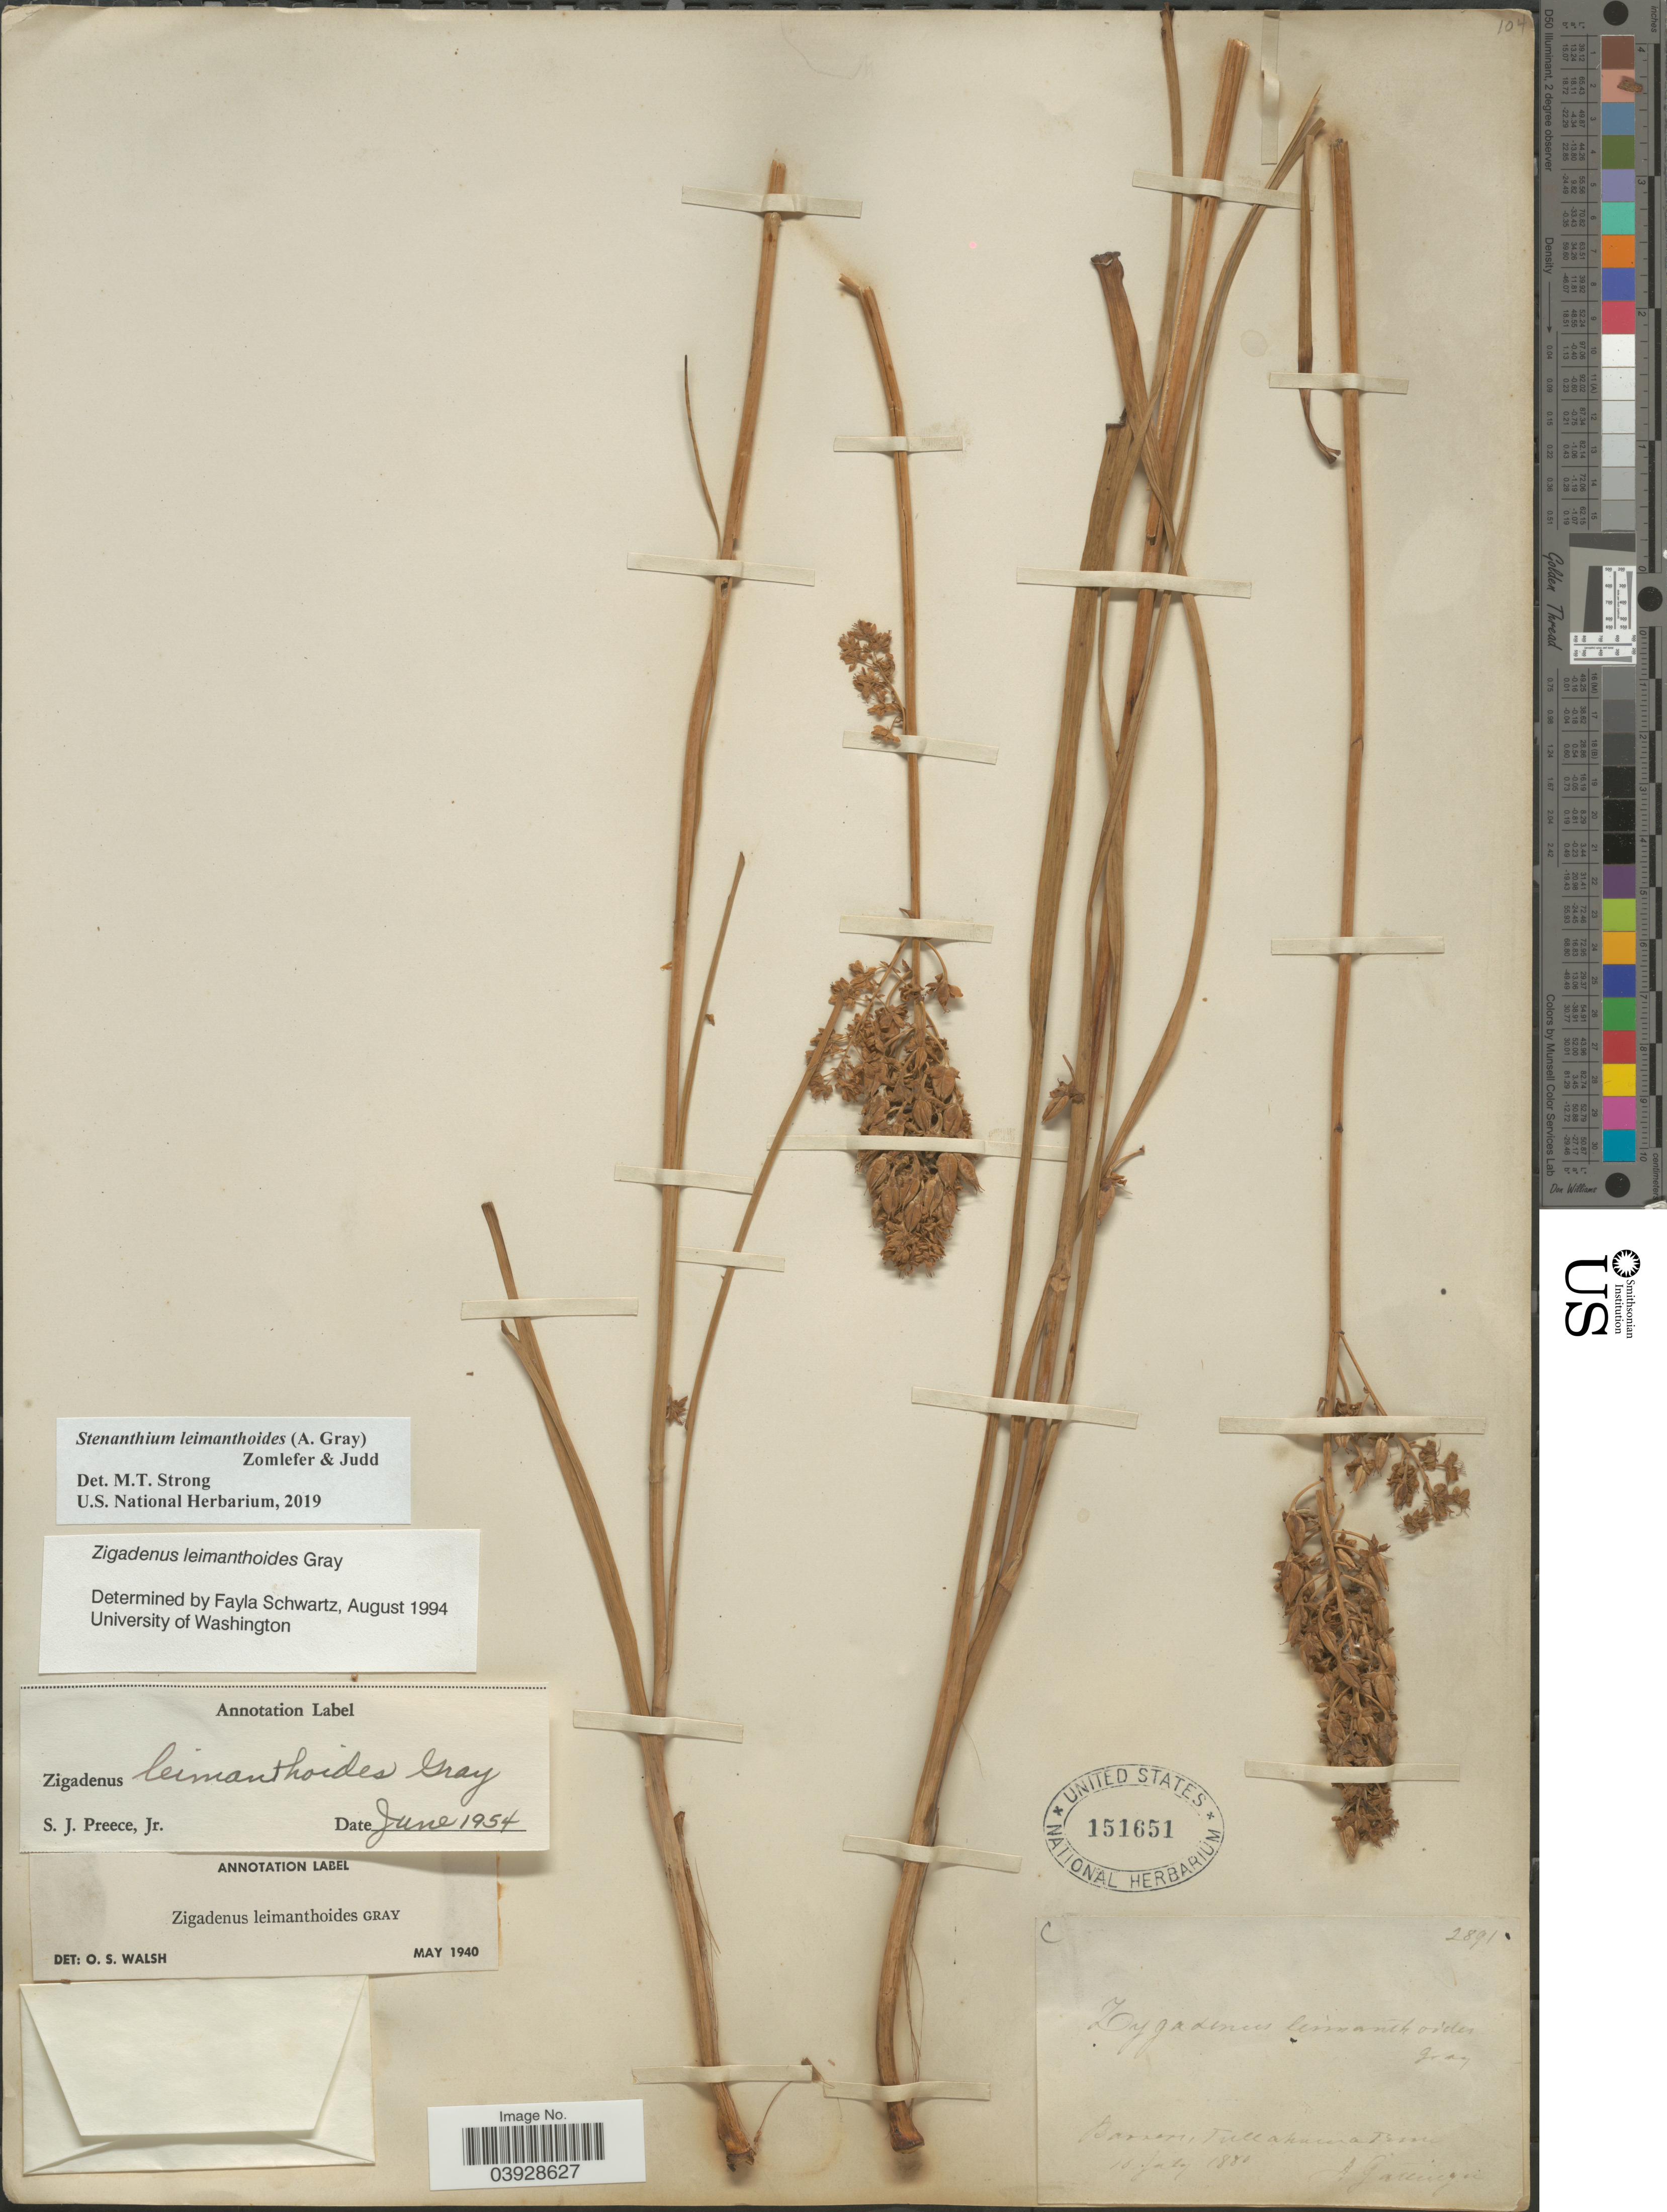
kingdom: Plantae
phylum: Tracheophyta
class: Liliopsida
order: Liliales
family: Melanthiaceae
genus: Stenanthium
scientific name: Stenanthium leimanthoides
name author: (A. Gray) Zomlefer & Judd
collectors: A. Gattinger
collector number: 2891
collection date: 1880-07-10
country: United States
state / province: Tennessee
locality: Barren, Tullahoma.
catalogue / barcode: US 151651